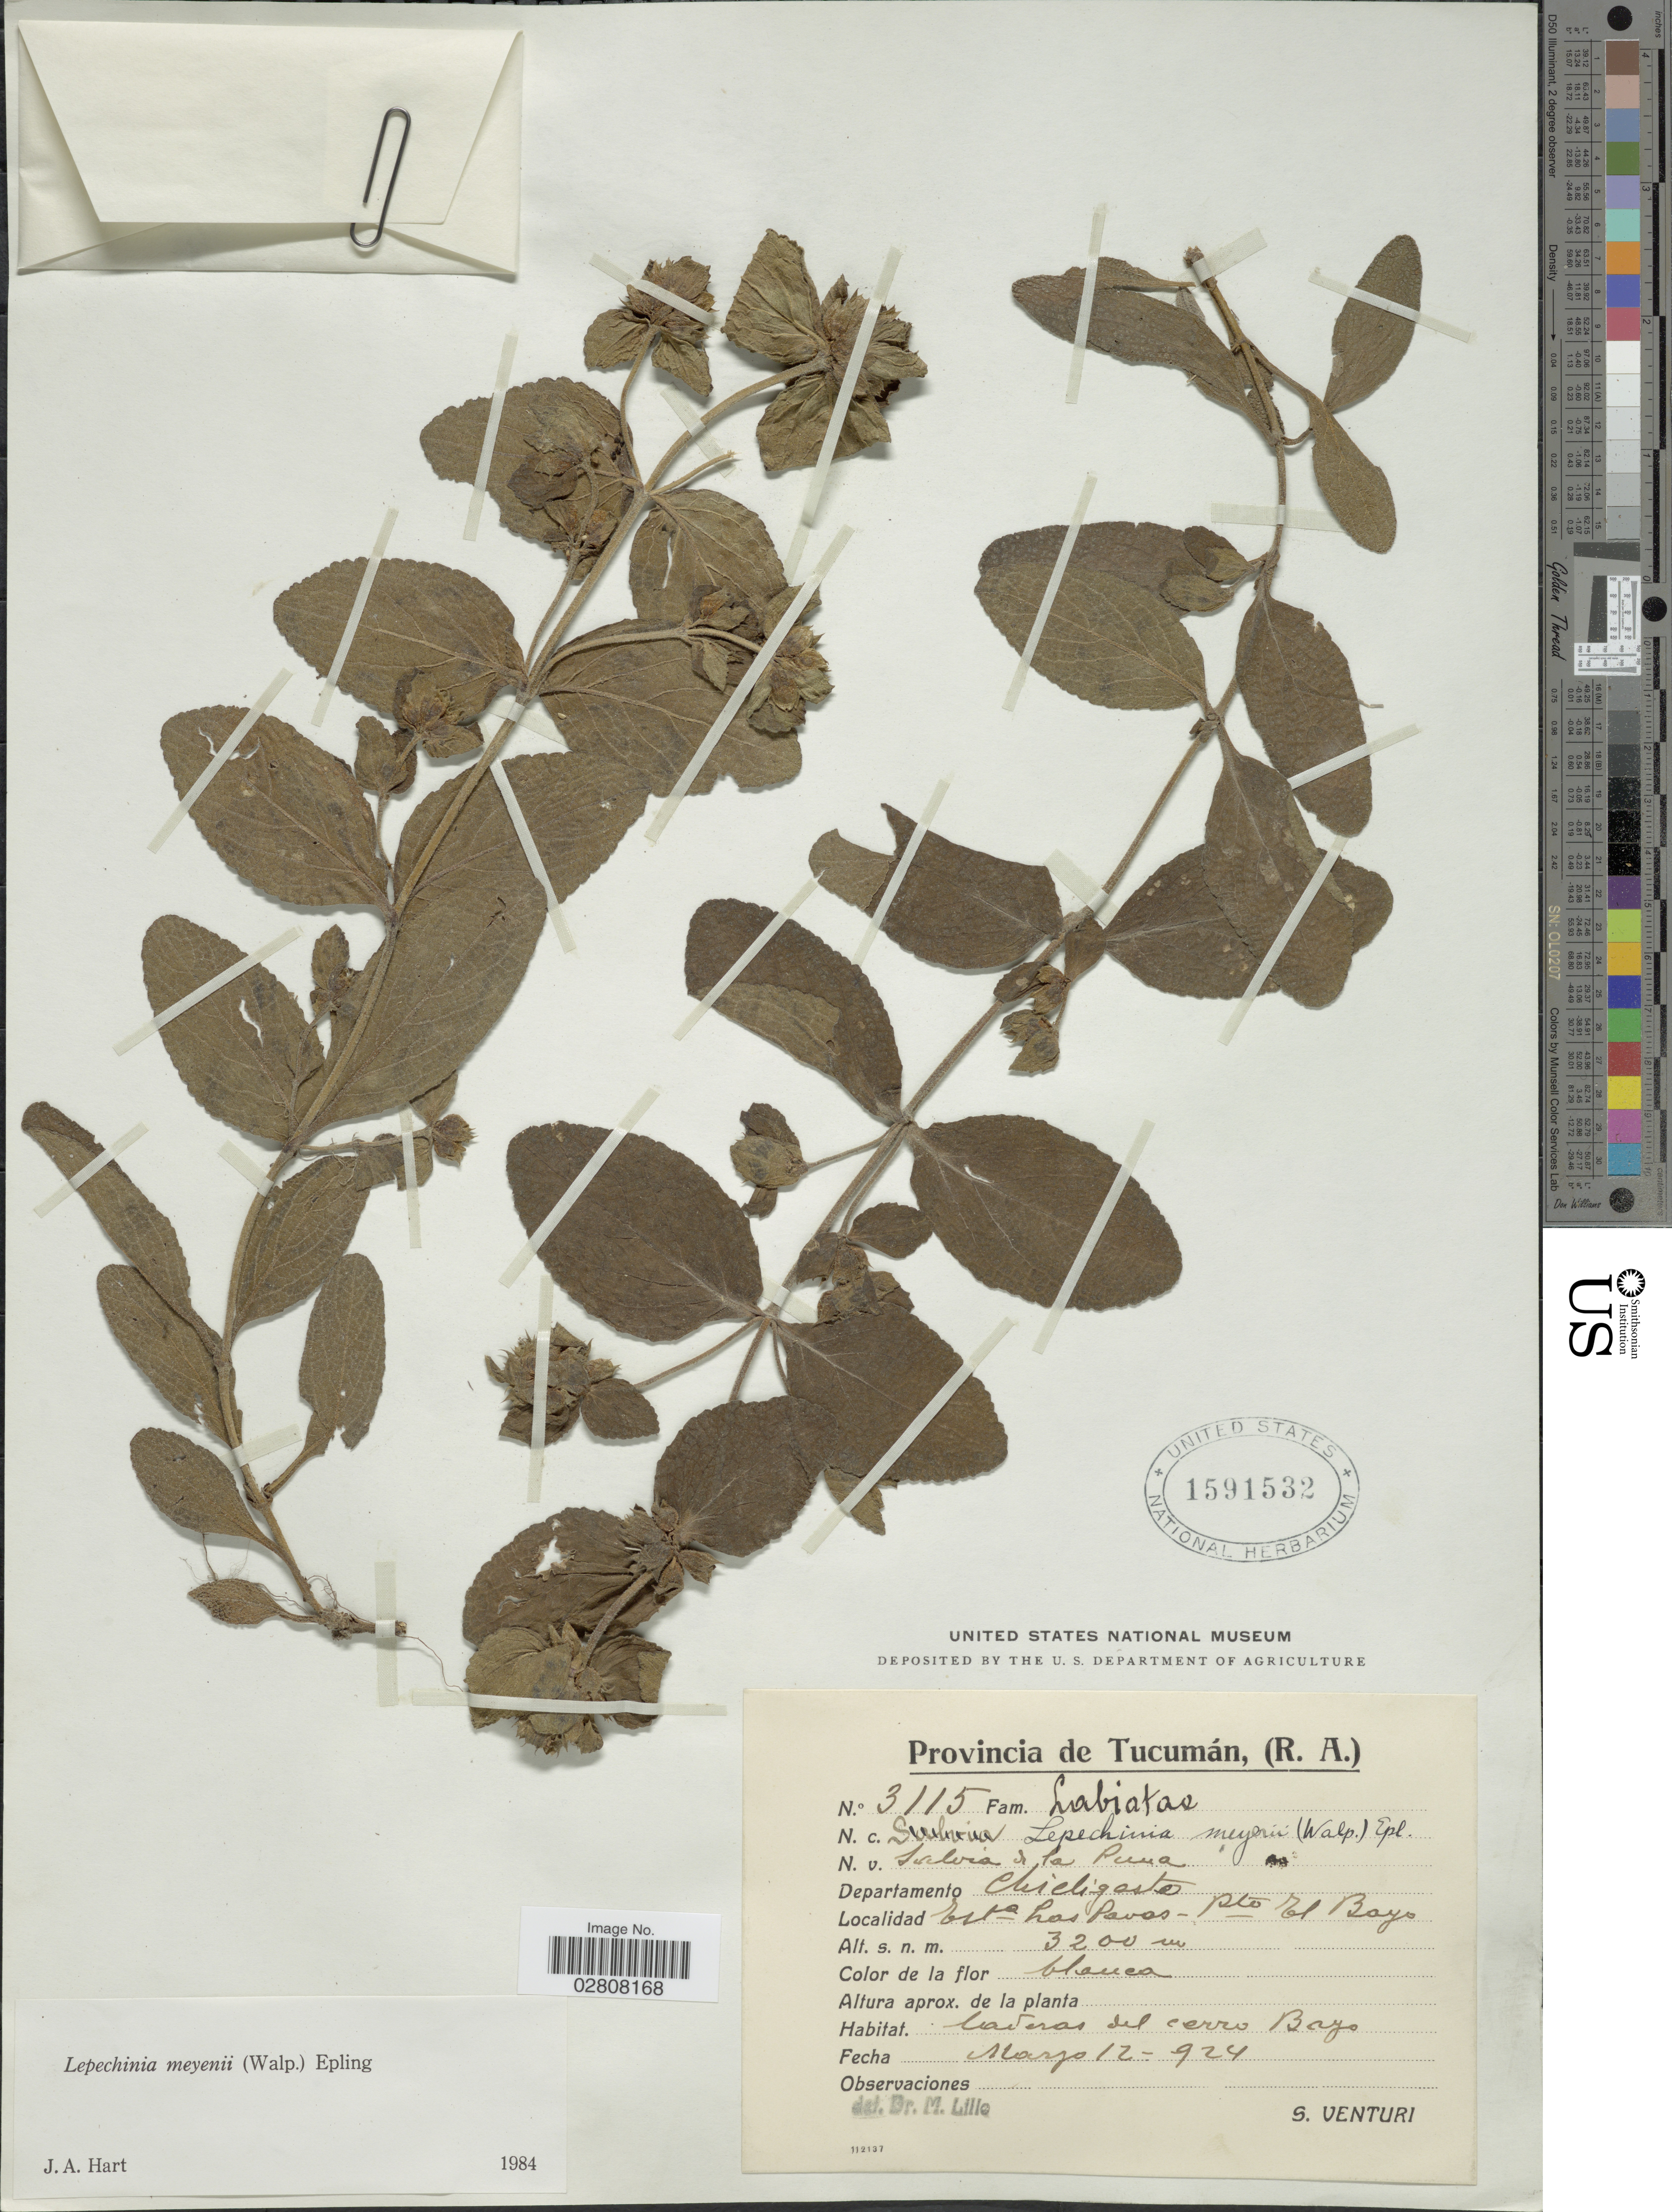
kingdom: Plantae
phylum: Tracheophyta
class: Magnoliopsida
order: Lamiales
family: Lamiaceae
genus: Lepechinia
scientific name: Lepechinia meyenii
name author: (Walp.) Epling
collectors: S. Venturi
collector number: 3115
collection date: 1924-03-12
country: Argentina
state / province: Tucuman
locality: Provincia de Tucumán, (R.A.). Departamento Chicligasta. Esta Las Pavas - Pto El Bayo.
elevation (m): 3200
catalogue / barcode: US 1591532